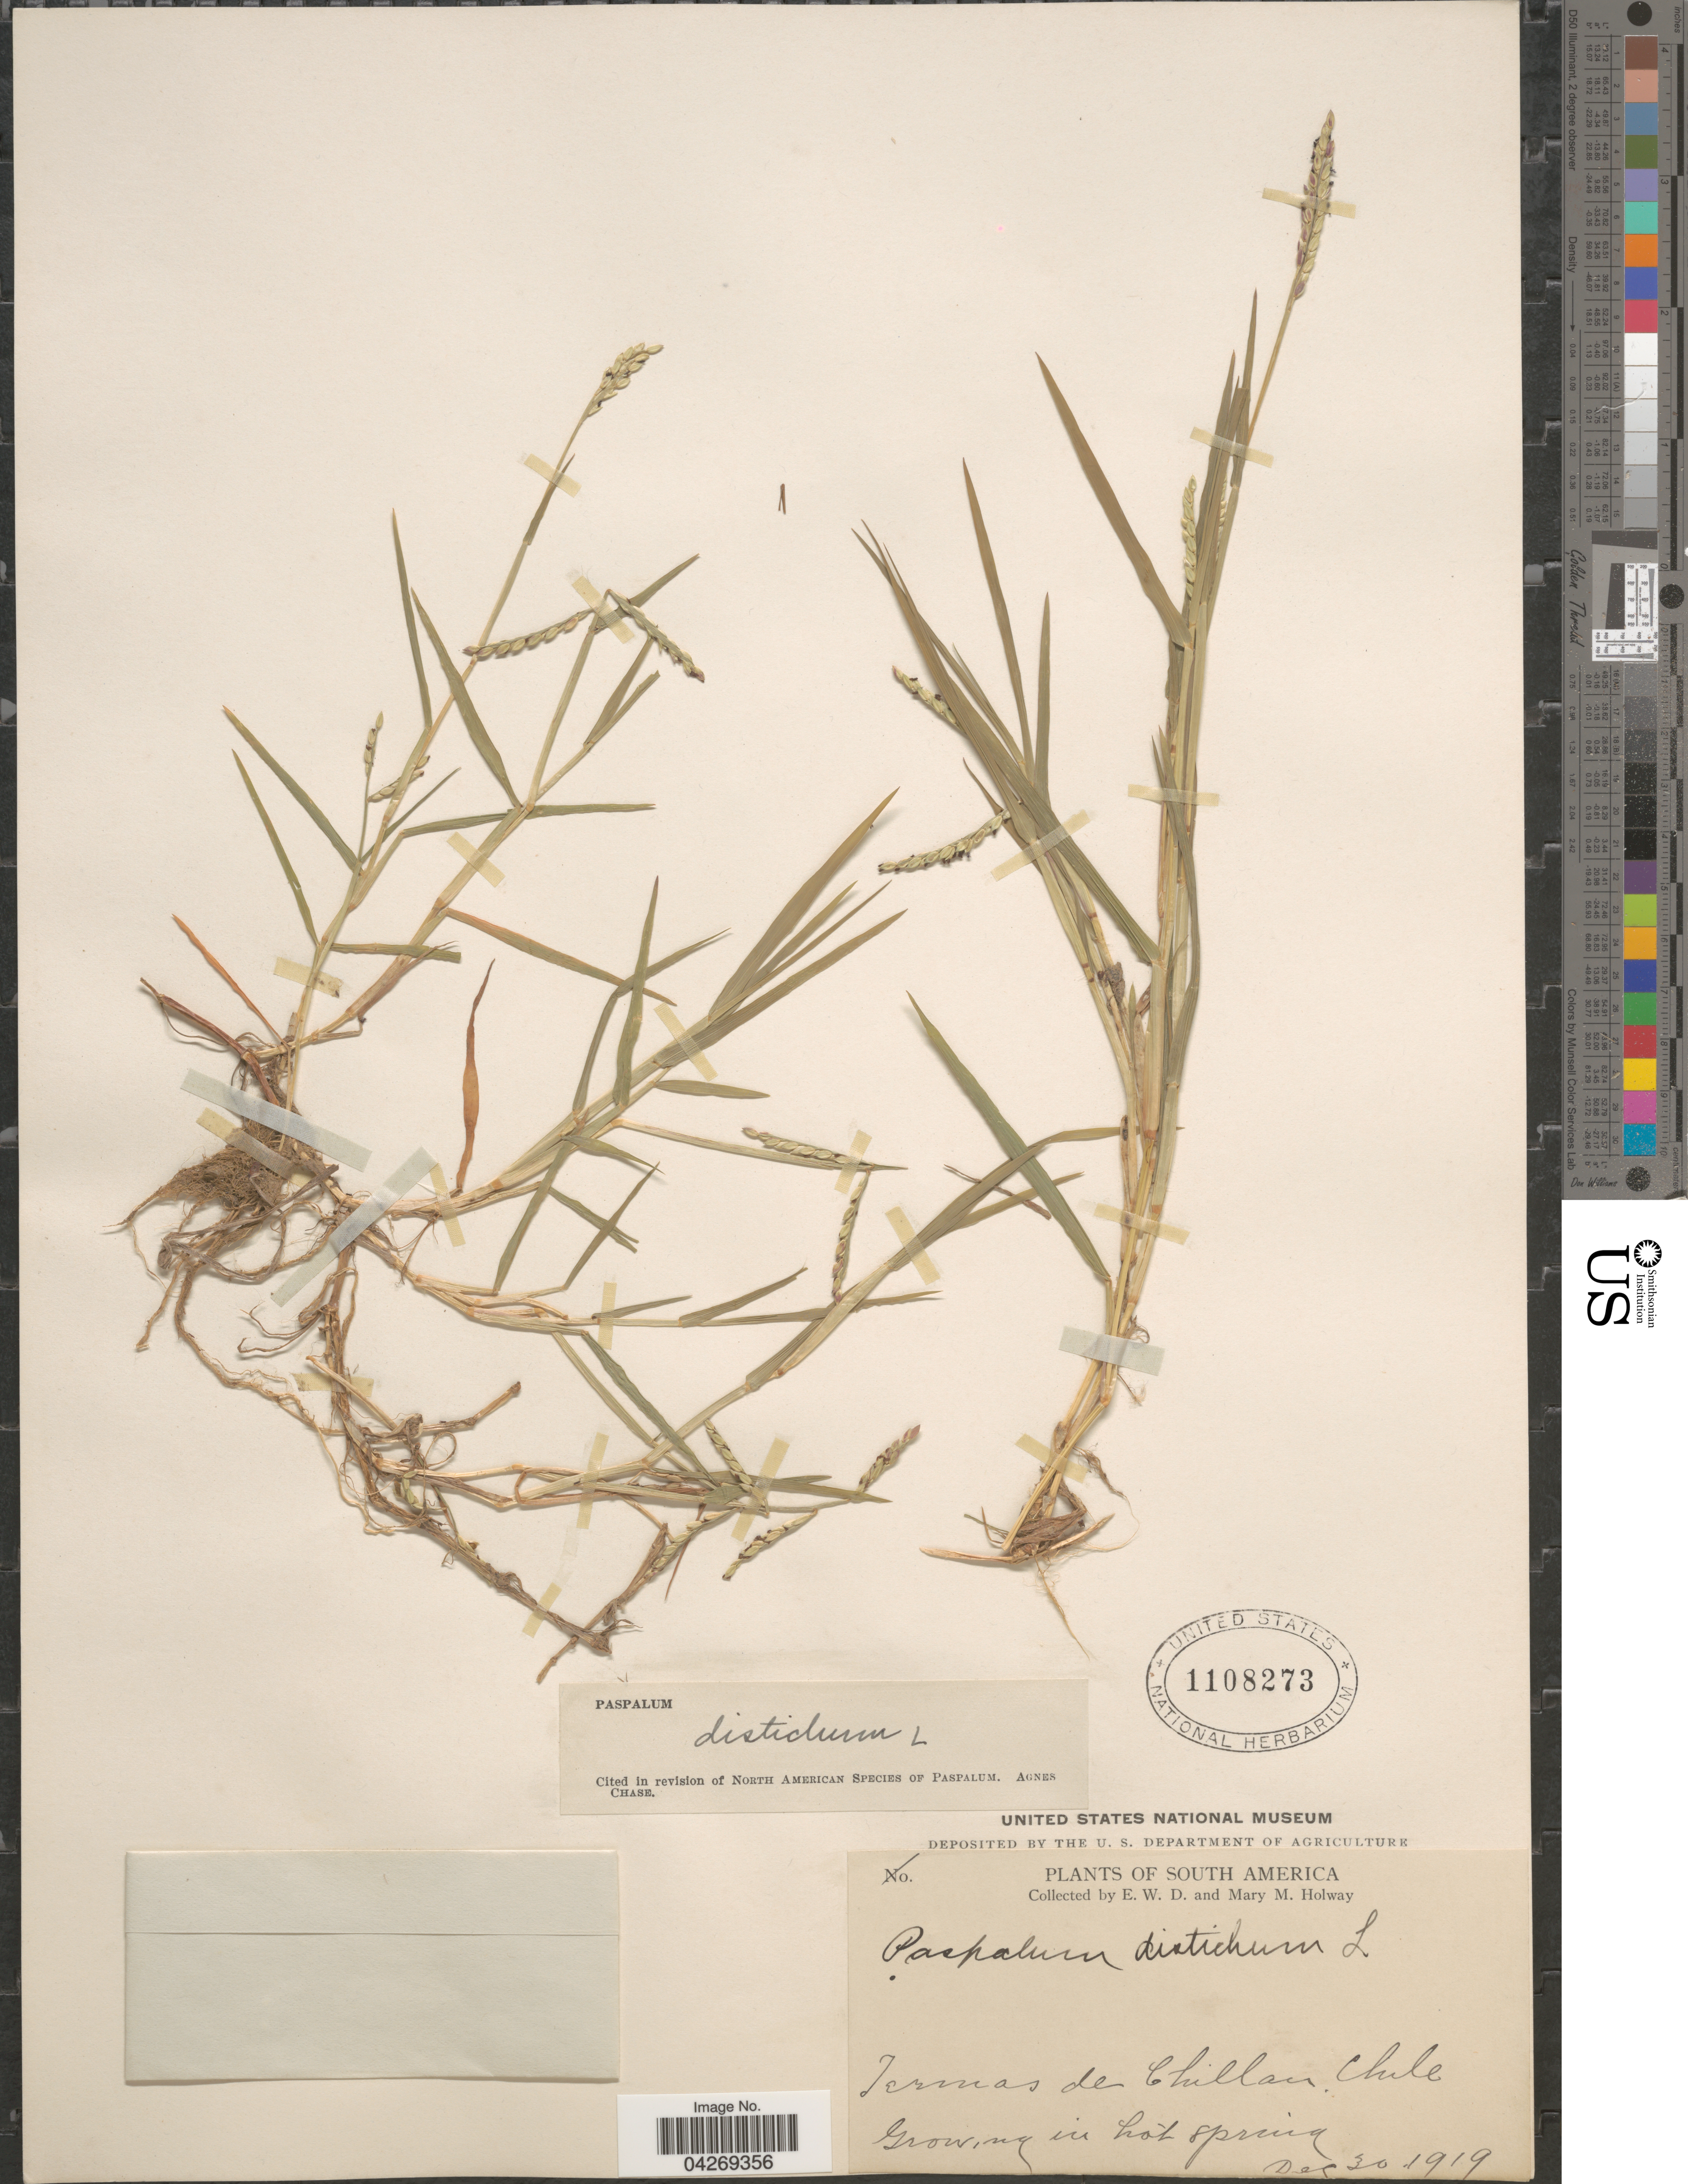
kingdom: Plantae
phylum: Tracheophyta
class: Liliopsida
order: Poales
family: Poaceae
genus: Paspalum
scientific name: Paspalum distichum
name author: L.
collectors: E. W. D. Holway & M. M. Holway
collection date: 1919-12-30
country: Chile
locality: Termas de Chillan. In hot spring.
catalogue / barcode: US 1108273